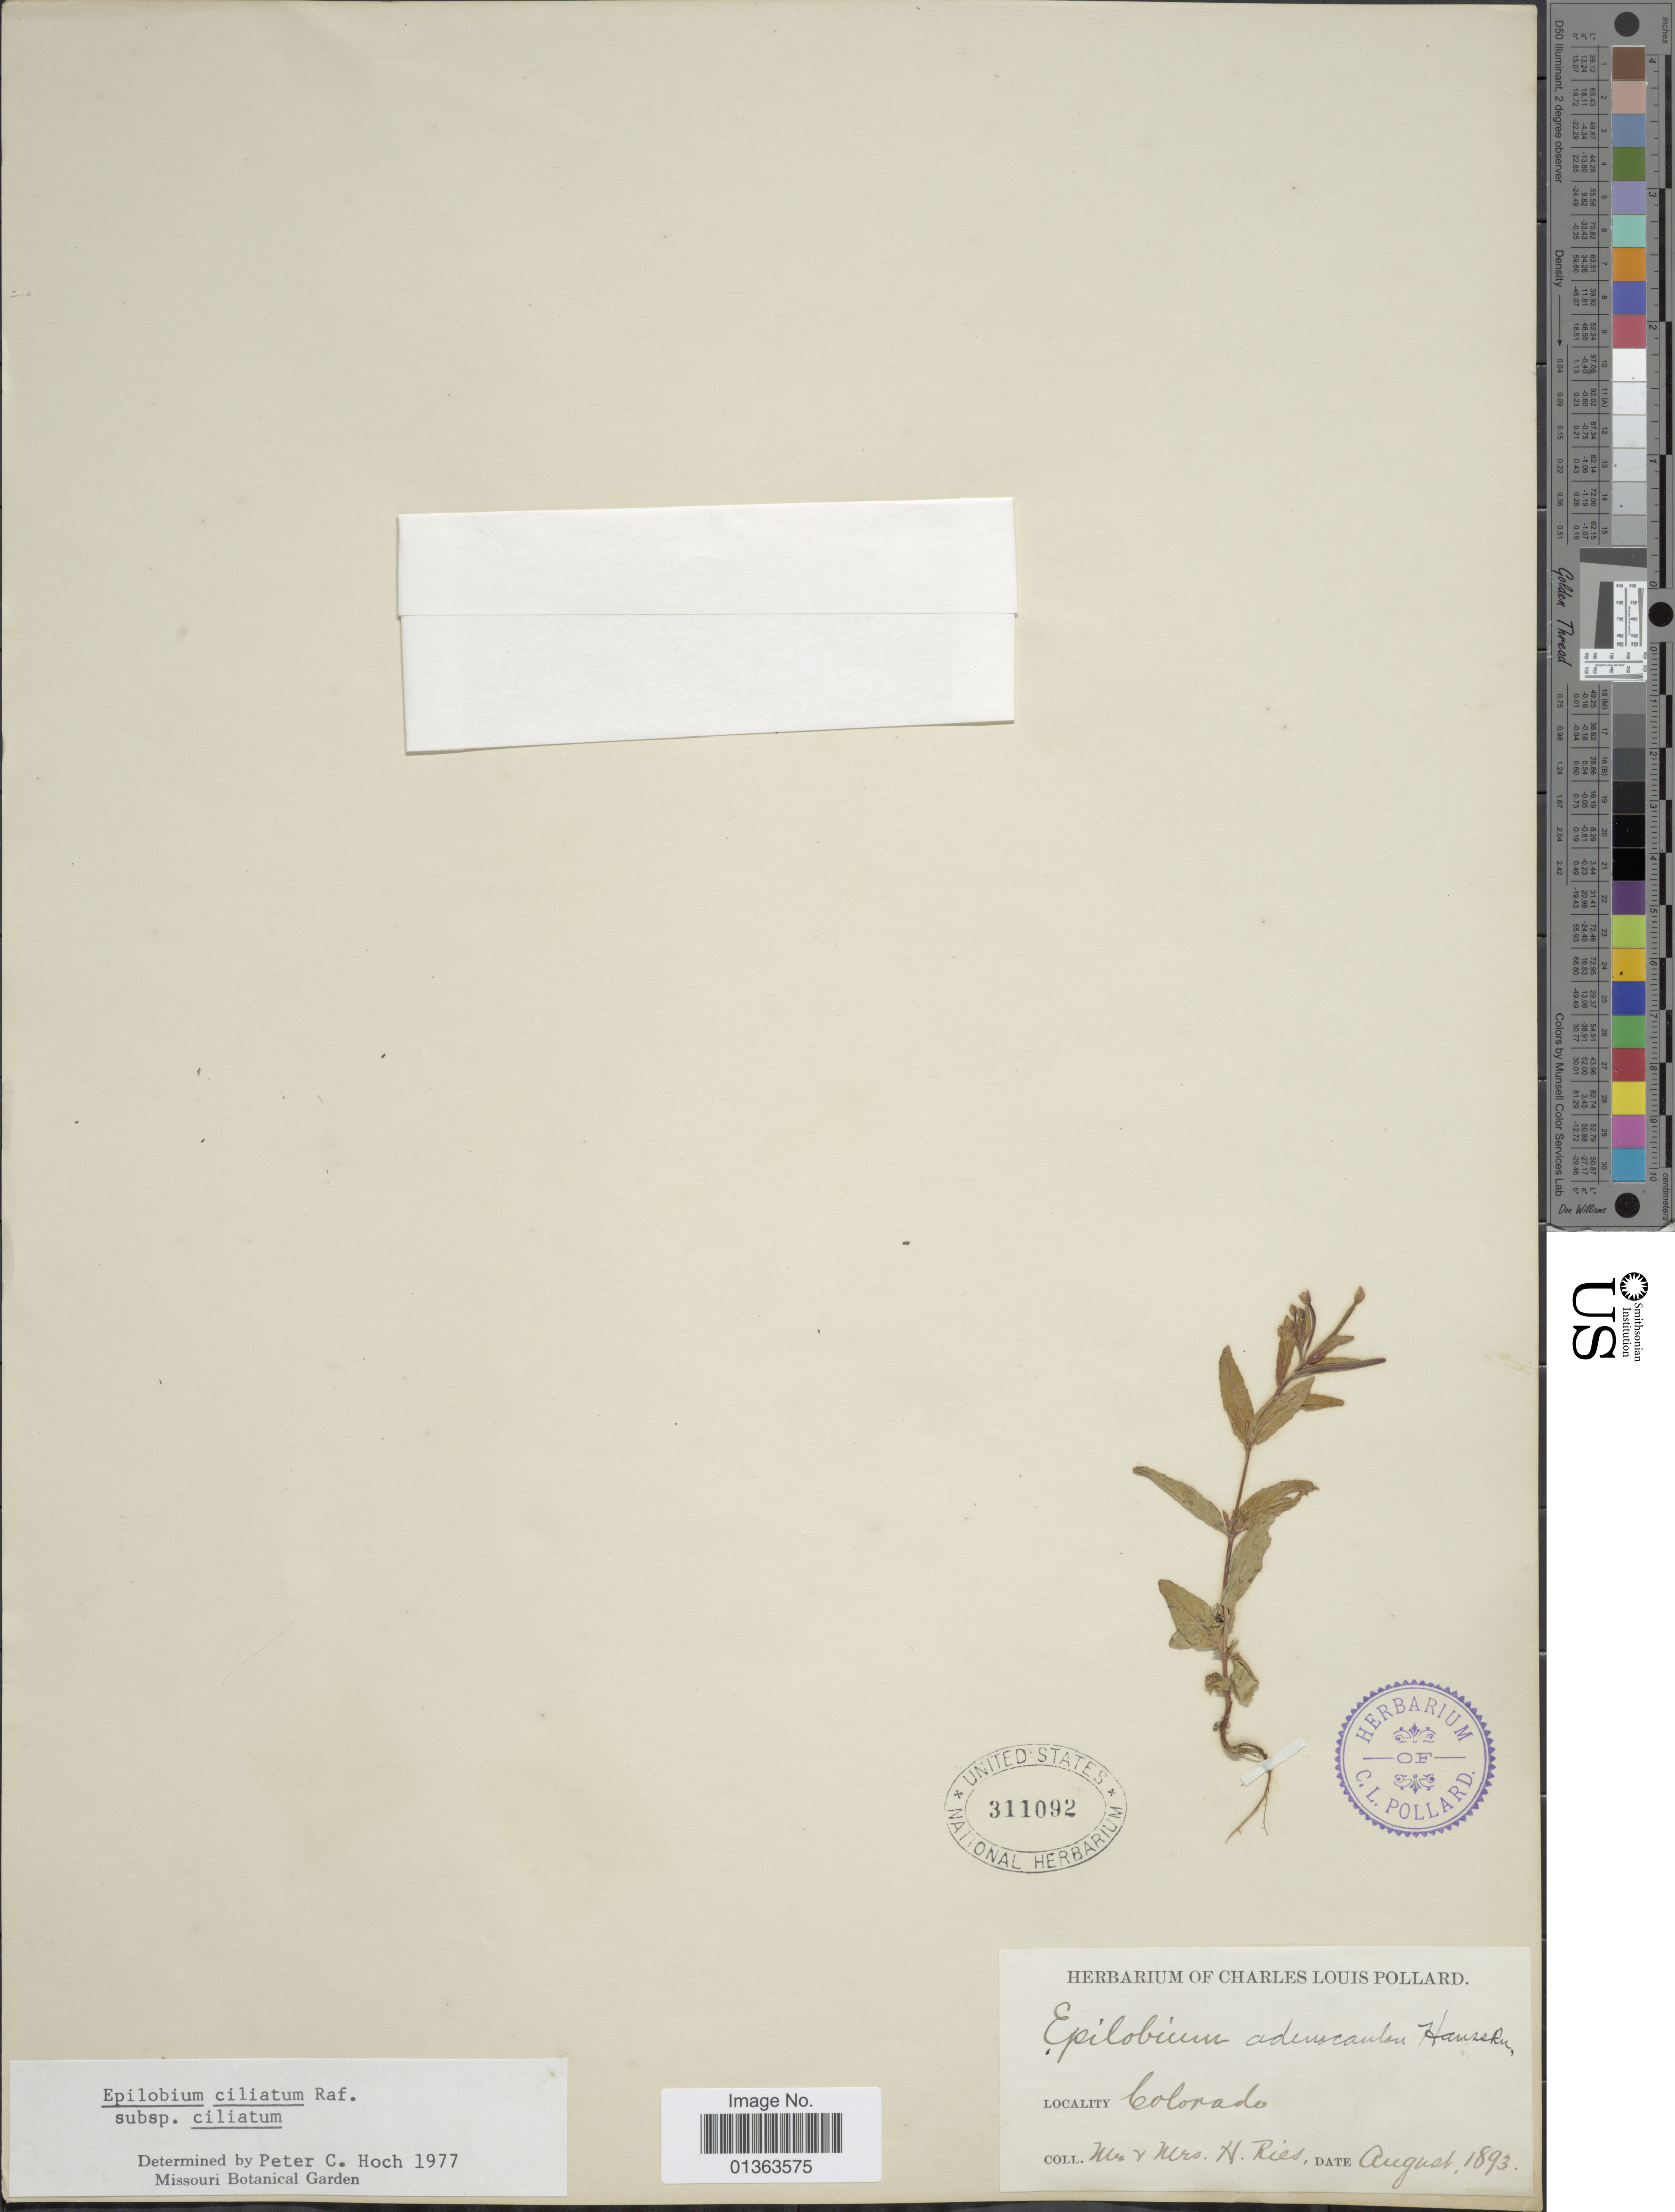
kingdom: Plantae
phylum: Tracheophyta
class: Magnoliopsida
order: Myrtales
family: Onagraceae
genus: Epilobium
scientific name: Epilobium ciliatum subsp. ciliatum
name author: Raf.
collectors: H. Ries & H. Ries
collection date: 1893-08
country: United States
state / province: Colorado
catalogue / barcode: US 311092